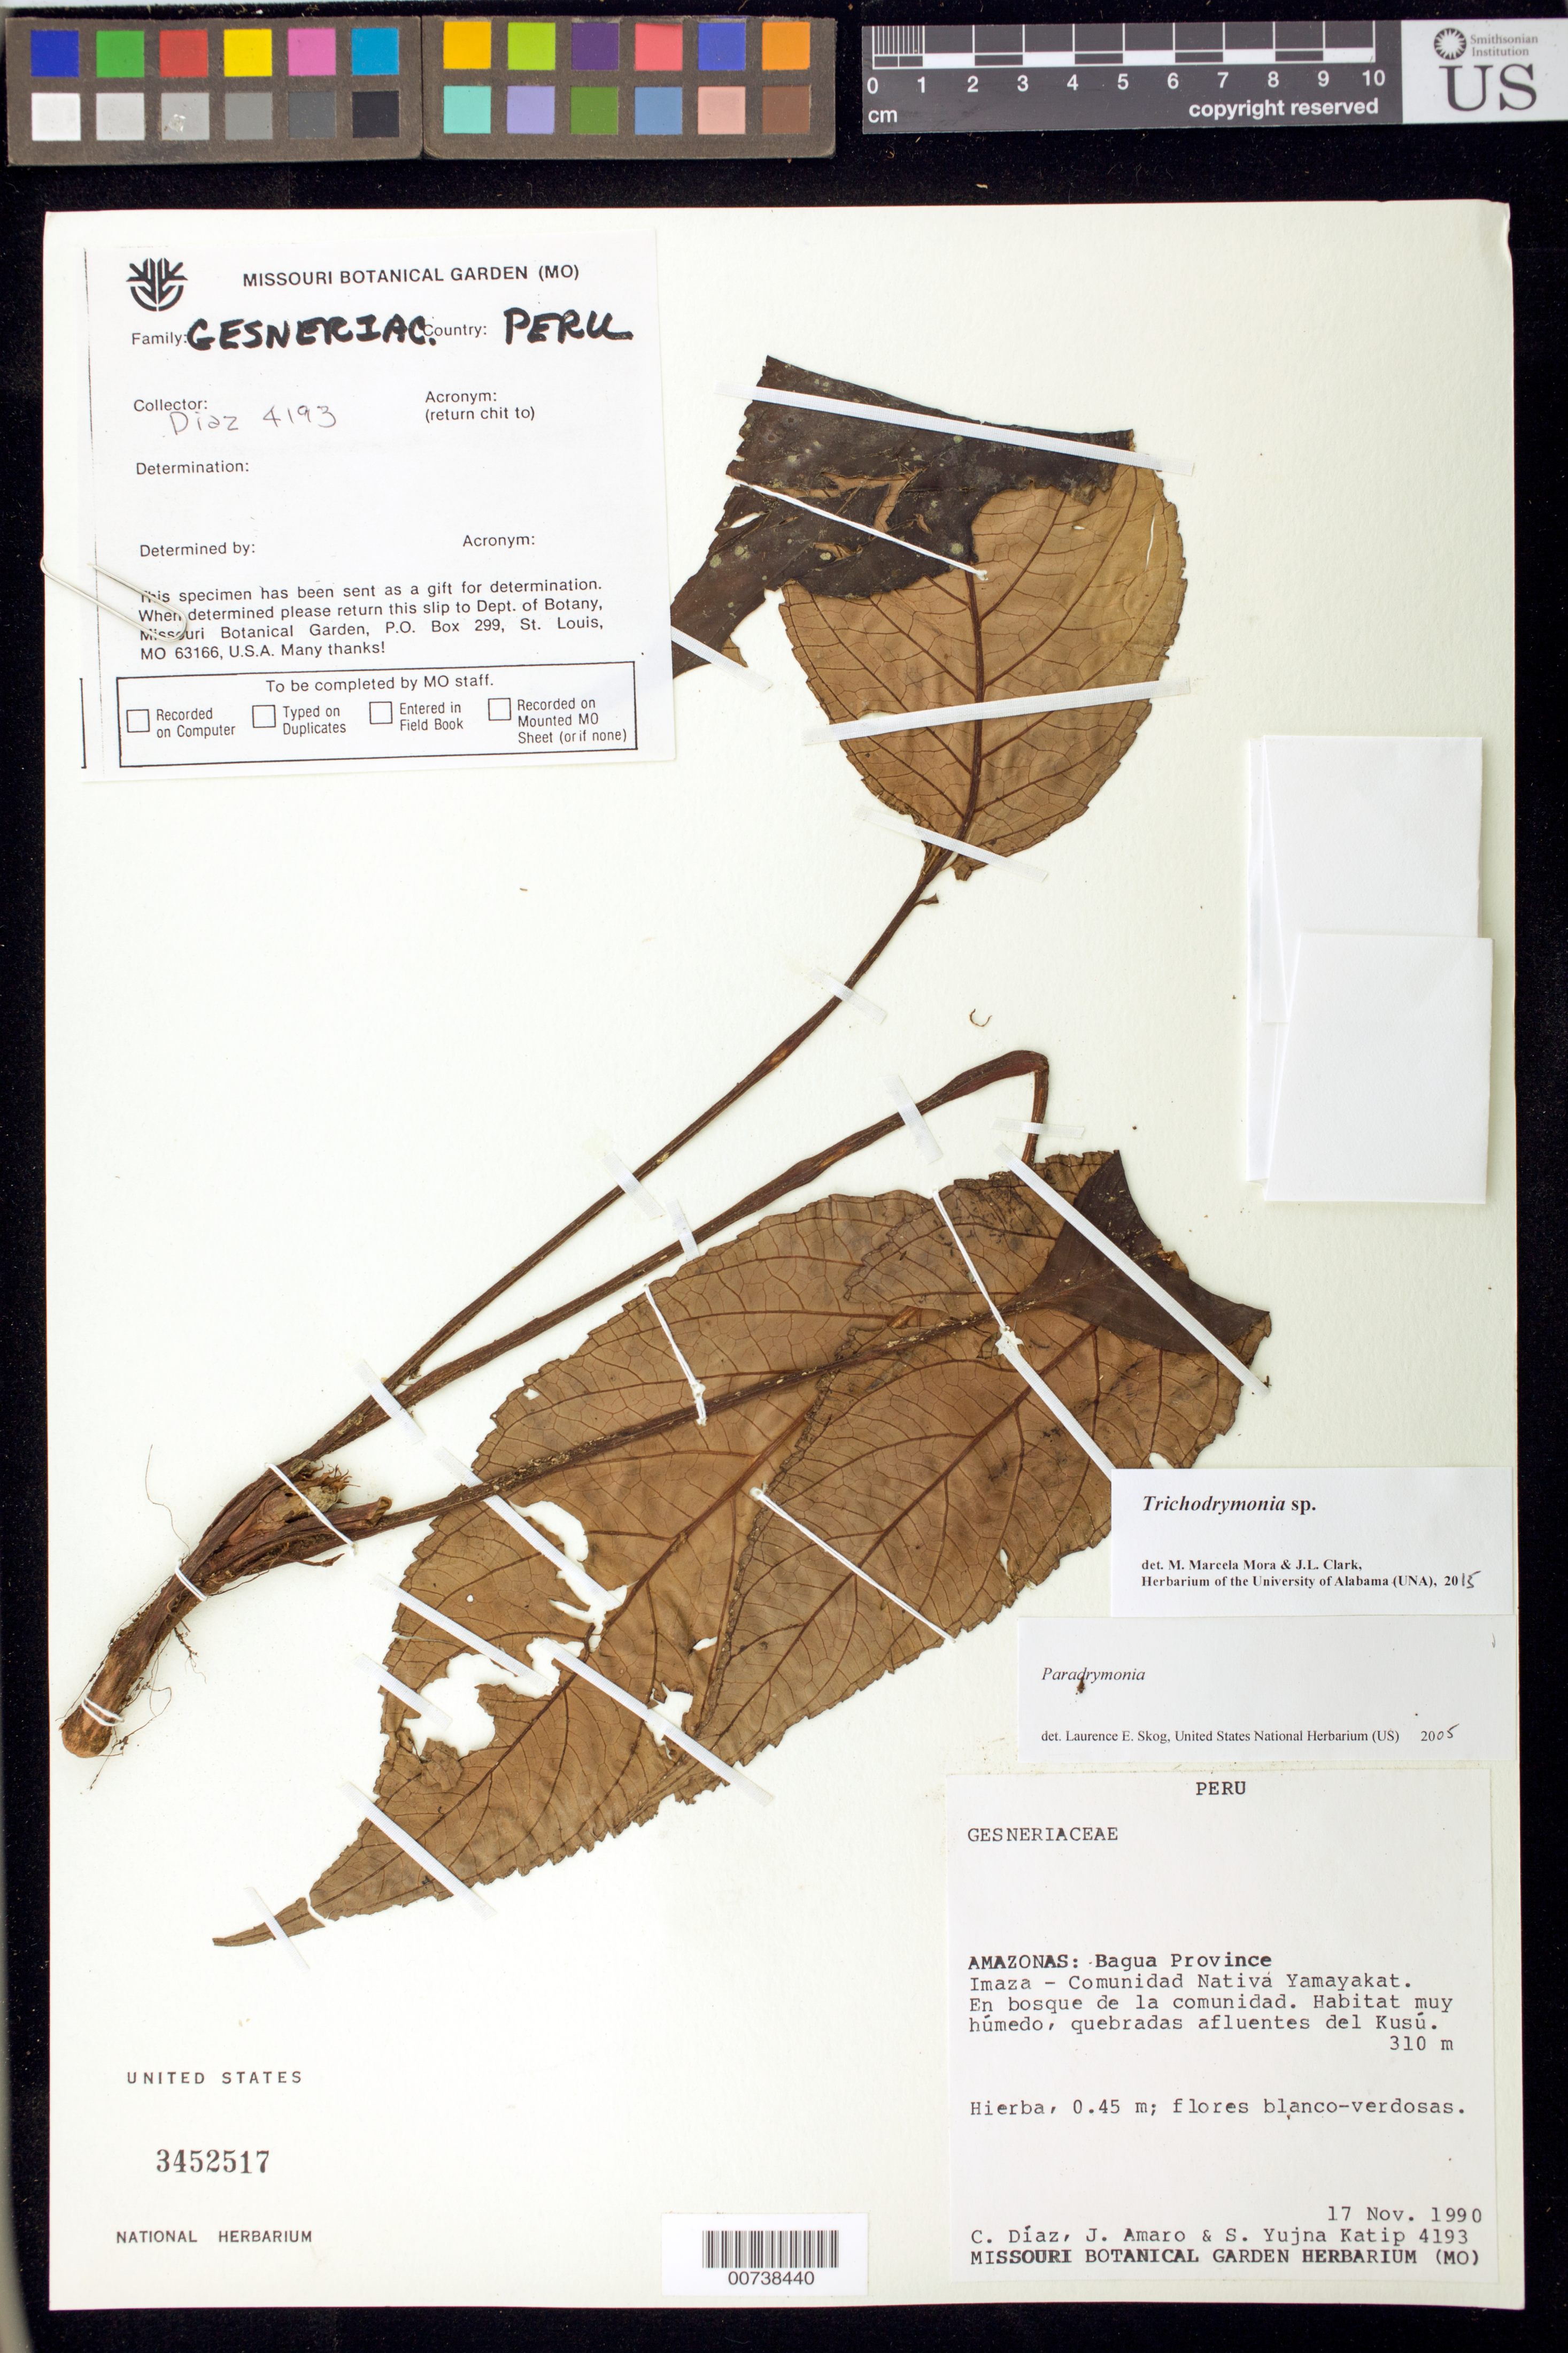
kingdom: Plantae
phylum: Tracheophyta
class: Magnoliopsida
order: Lamiales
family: Gesneriaceae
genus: Trichodrymonia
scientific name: Trichodrymonia sp.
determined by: Mora, M. M.; Clark, J. L.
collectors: C. Díaz S., J. Amaro & S. Yujna Katip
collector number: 4193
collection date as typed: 17 Nov 1990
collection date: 1990-11-17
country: Peru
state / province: Amazonas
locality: Amazonas: Bagua Province. Imaza - Comunidad Nativa Yamayakat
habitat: En bosque de la comunidad; habitat muy húmedo, quebradas afluentes del Kusú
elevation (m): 310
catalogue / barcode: US 3452517